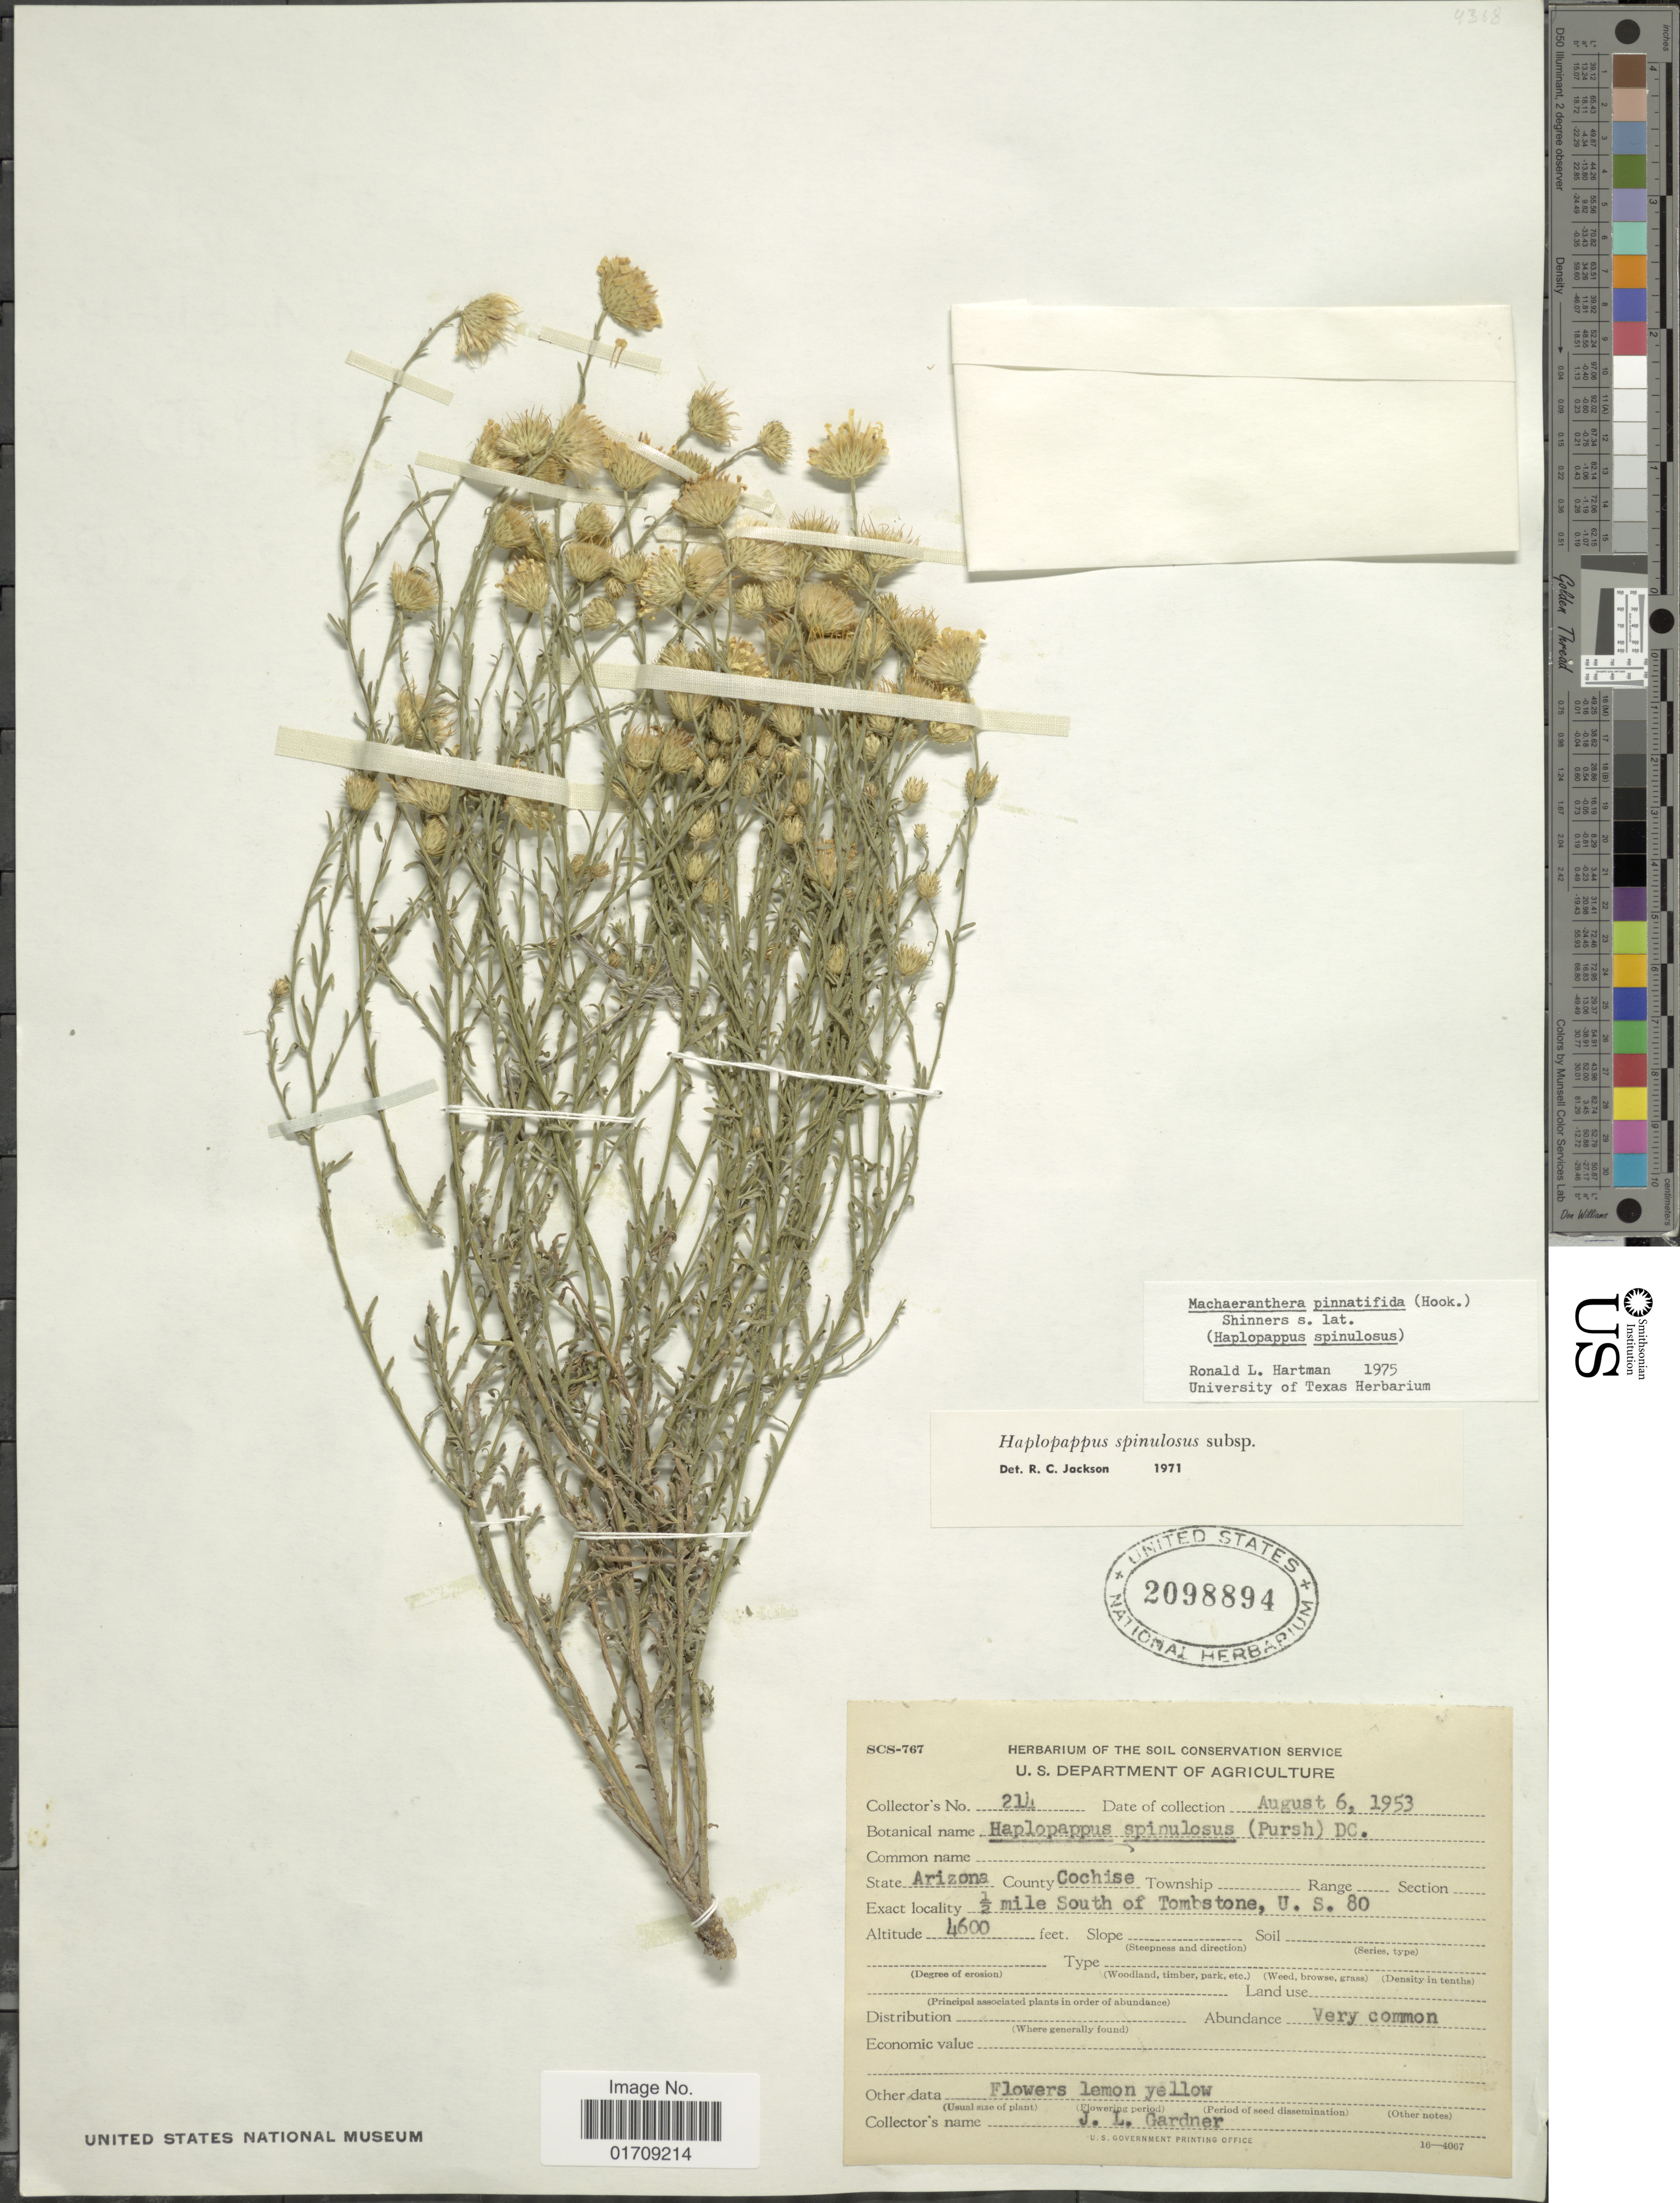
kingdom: Plantae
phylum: Tracheophyta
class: Magnoliopsida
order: Asterales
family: Asteraceae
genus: Machaeranthera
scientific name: Machaeranthera pinnatifida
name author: (Hook.) Shinners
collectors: J. L. Gardner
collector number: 214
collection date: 1953-08-06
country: United States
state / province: Arizona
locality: County Cochise, ½ mile South of Tombstone, U.S. 80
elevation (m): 1402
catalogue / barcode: US 2098894